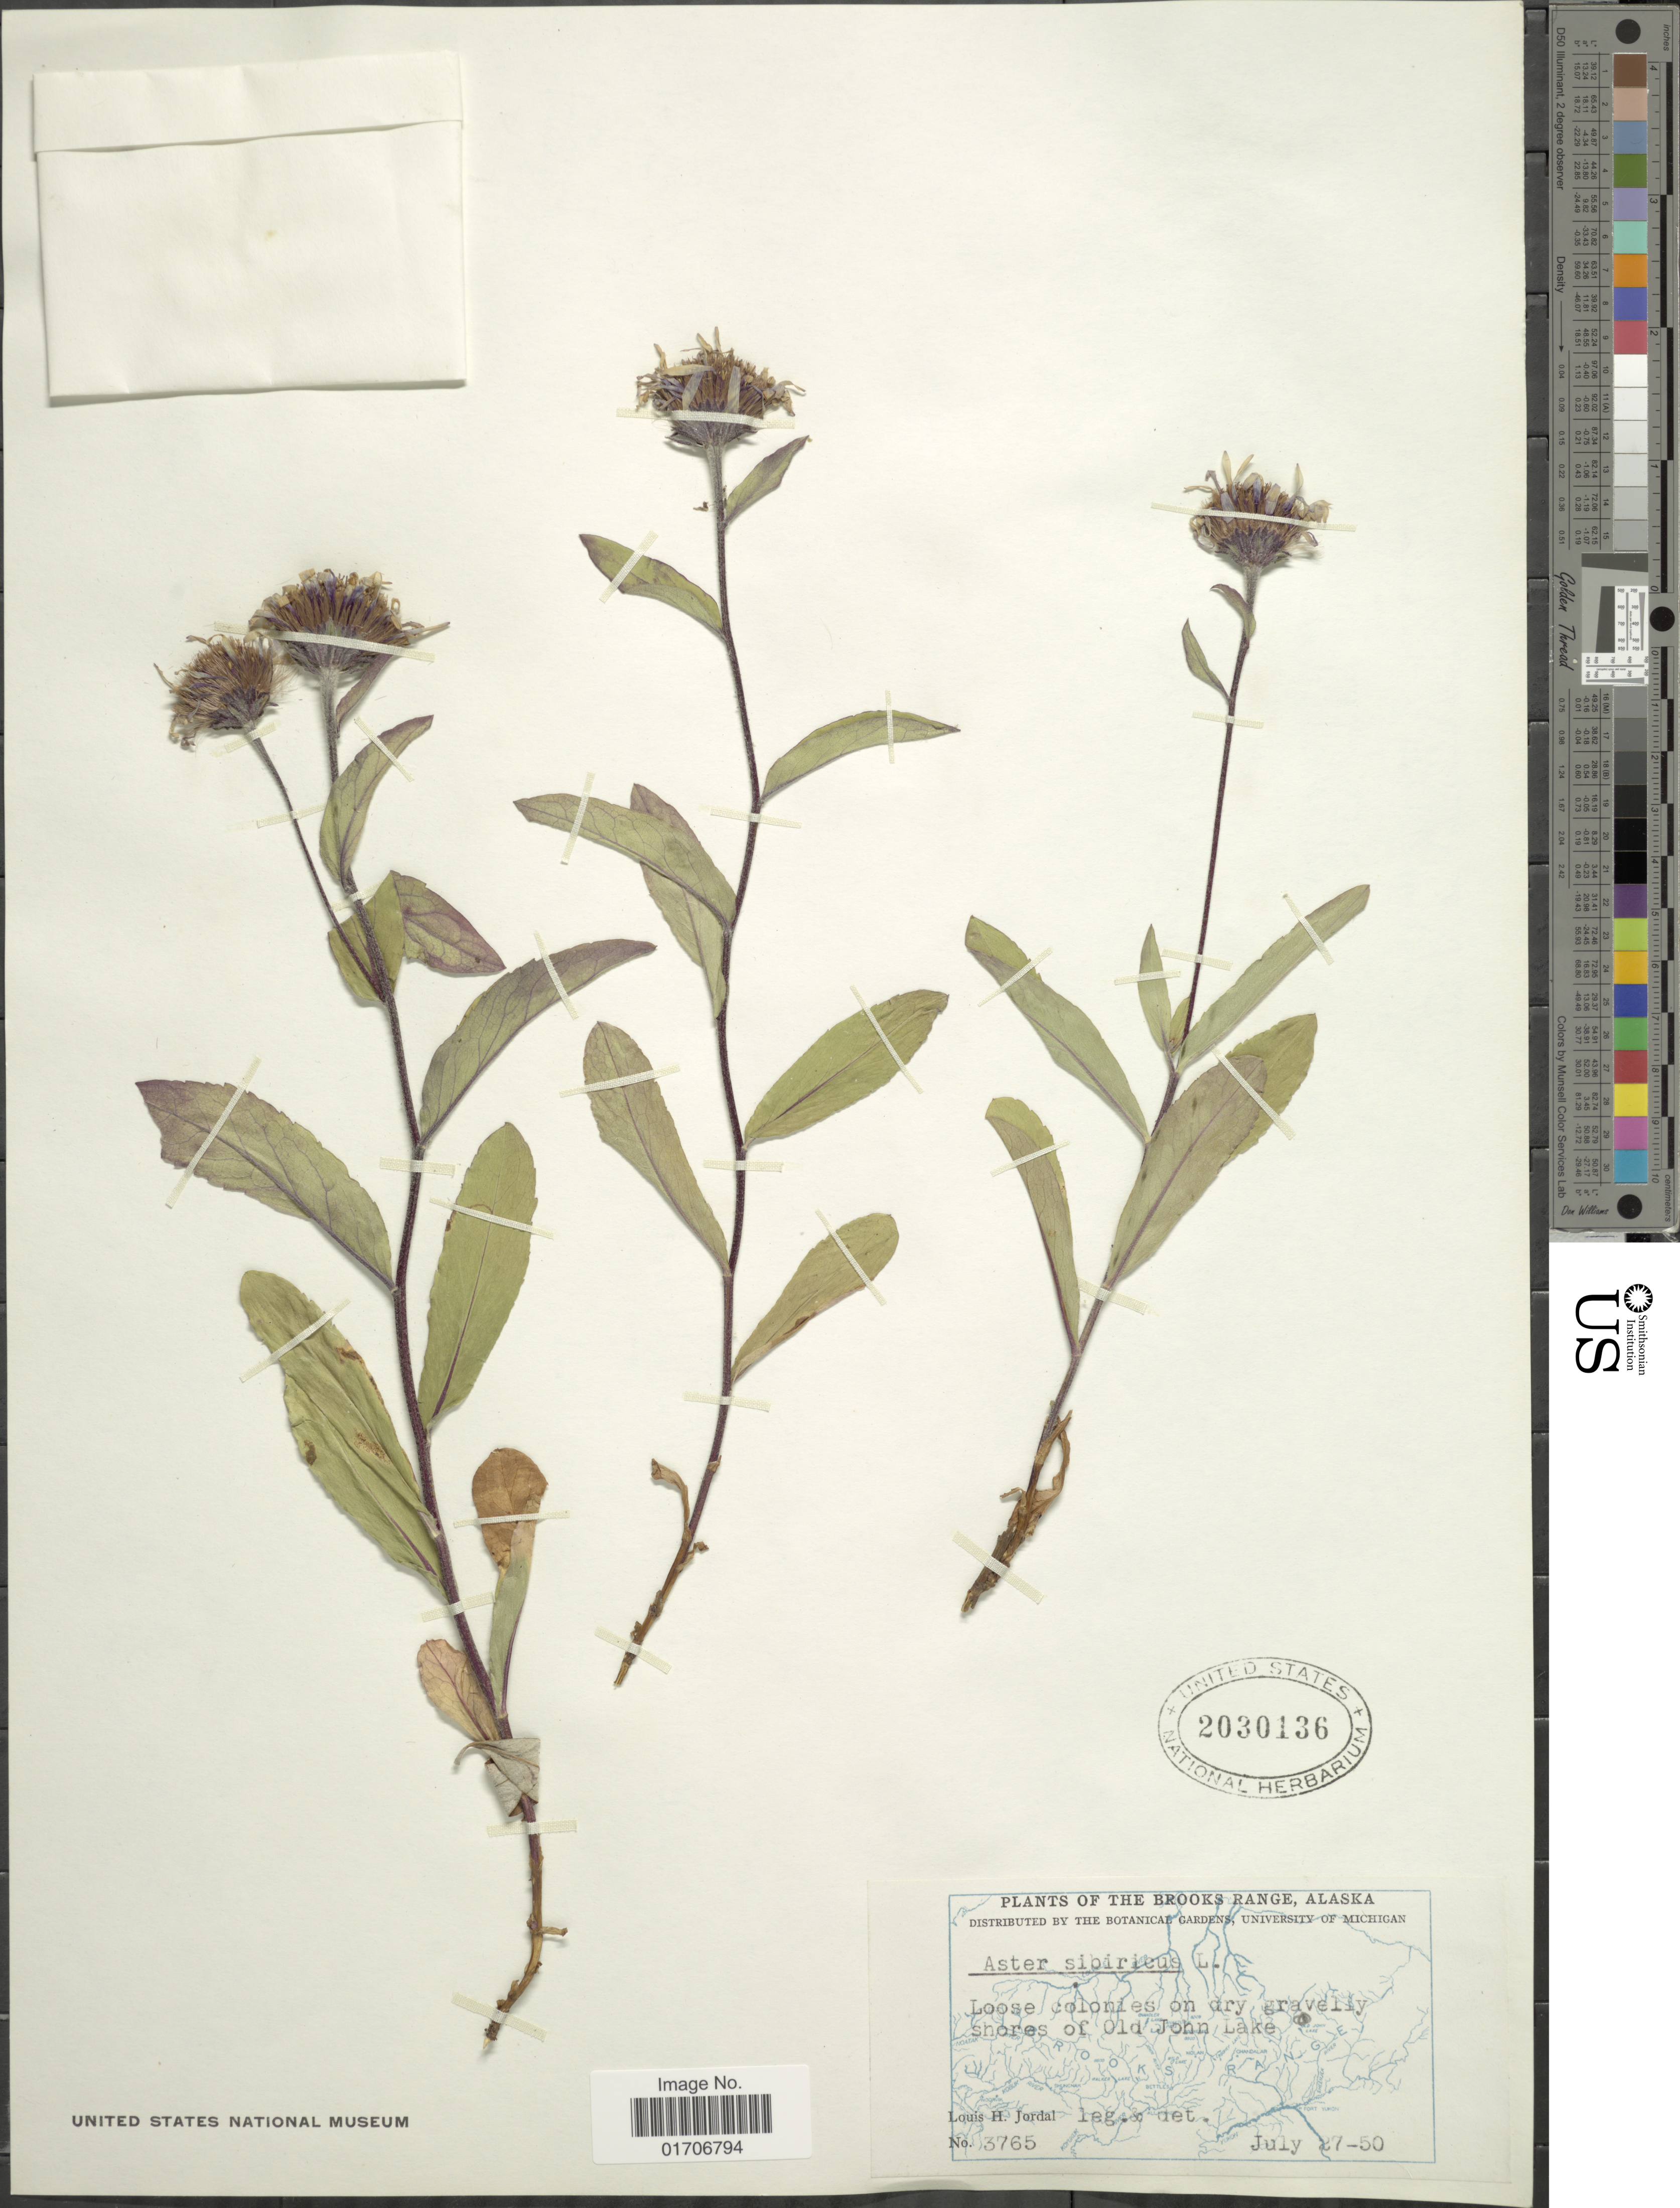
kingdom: Plantae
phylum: Tracheophyta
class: Magnoliopsida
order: Asterales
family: Asteraceae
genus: Eurybia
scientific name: Eurybia sibirica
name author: (L.) G.L. Nesom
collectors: L. Jordal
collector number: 3765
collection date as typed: Transcribed d/m/y: 27/7/50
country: United States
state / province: Alaska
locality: Brooks Range. Loose colonies on dry gravelly shores of Old John Lake.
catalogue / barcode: US 2030136